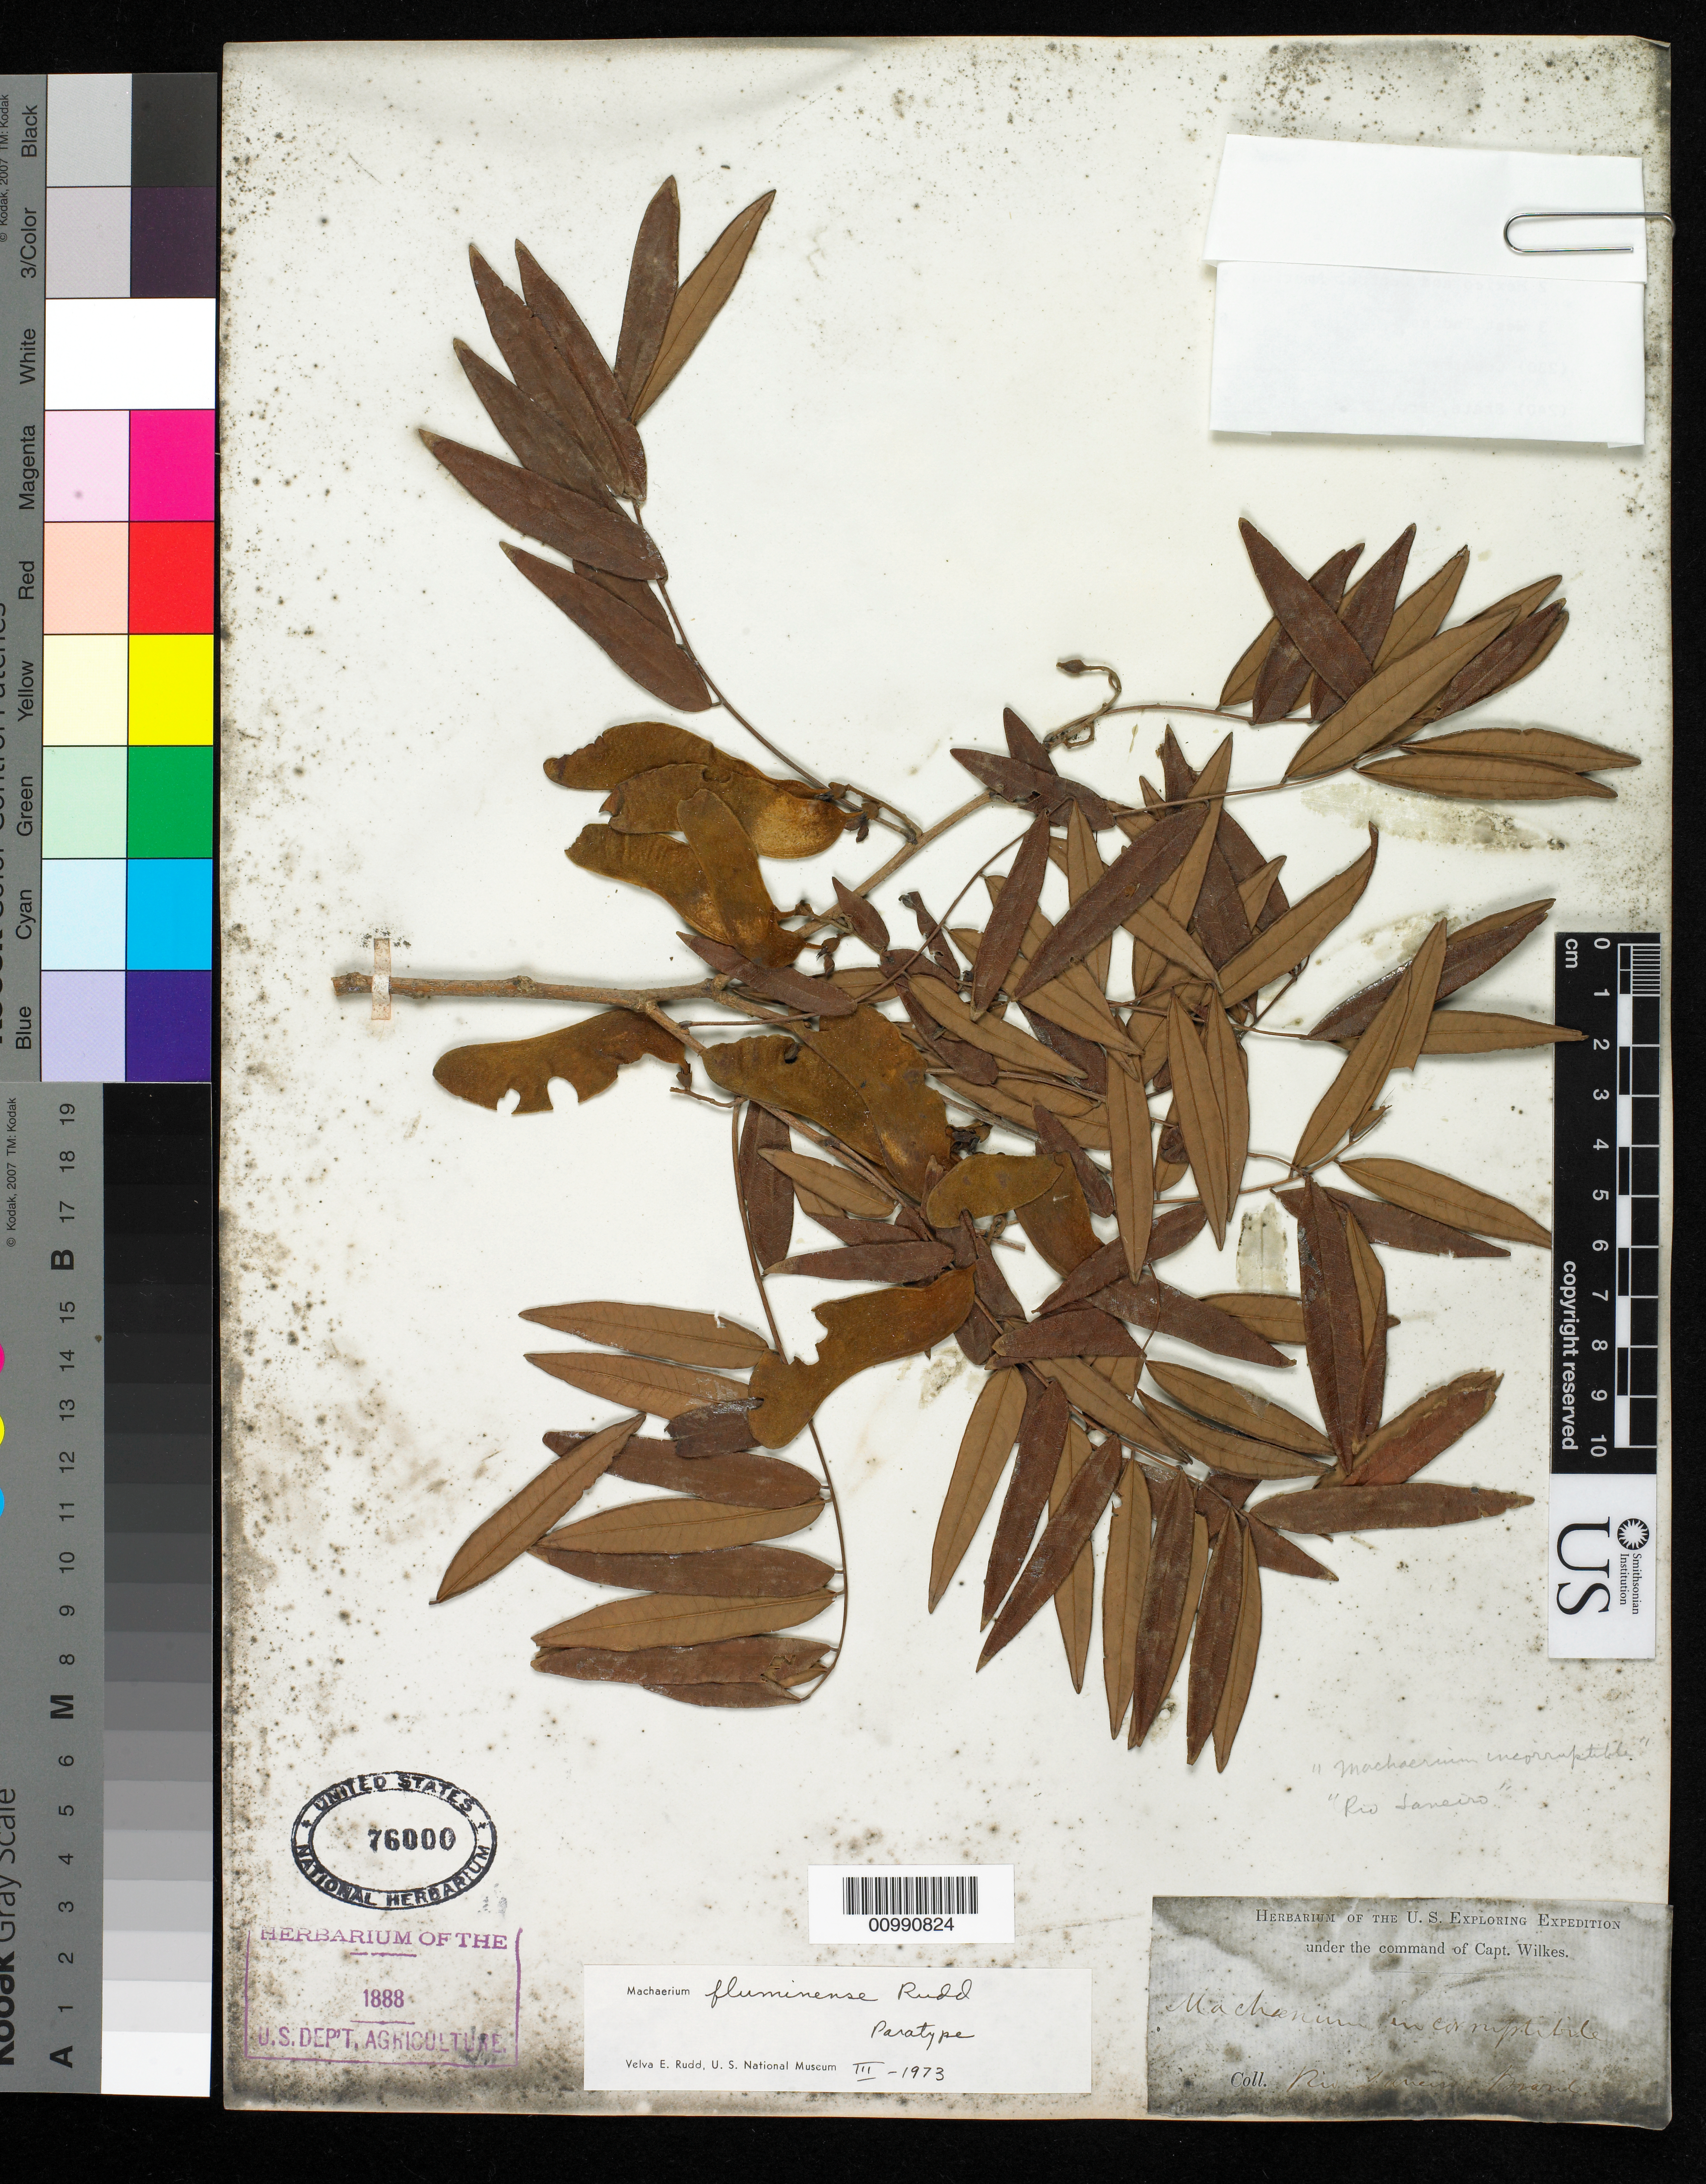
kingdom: Plantae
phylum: Tracheophyta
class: Magnoliopsida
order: Fabales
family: Fabaceae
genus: Machaerium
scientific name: Machaerium fluminense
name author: Rudd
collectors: Wilkes Explor. Exped.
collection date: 1838/1842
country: Brazil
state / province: Rio de Janeiro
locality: Rio Janeiro Brazil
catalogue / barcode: US 7600